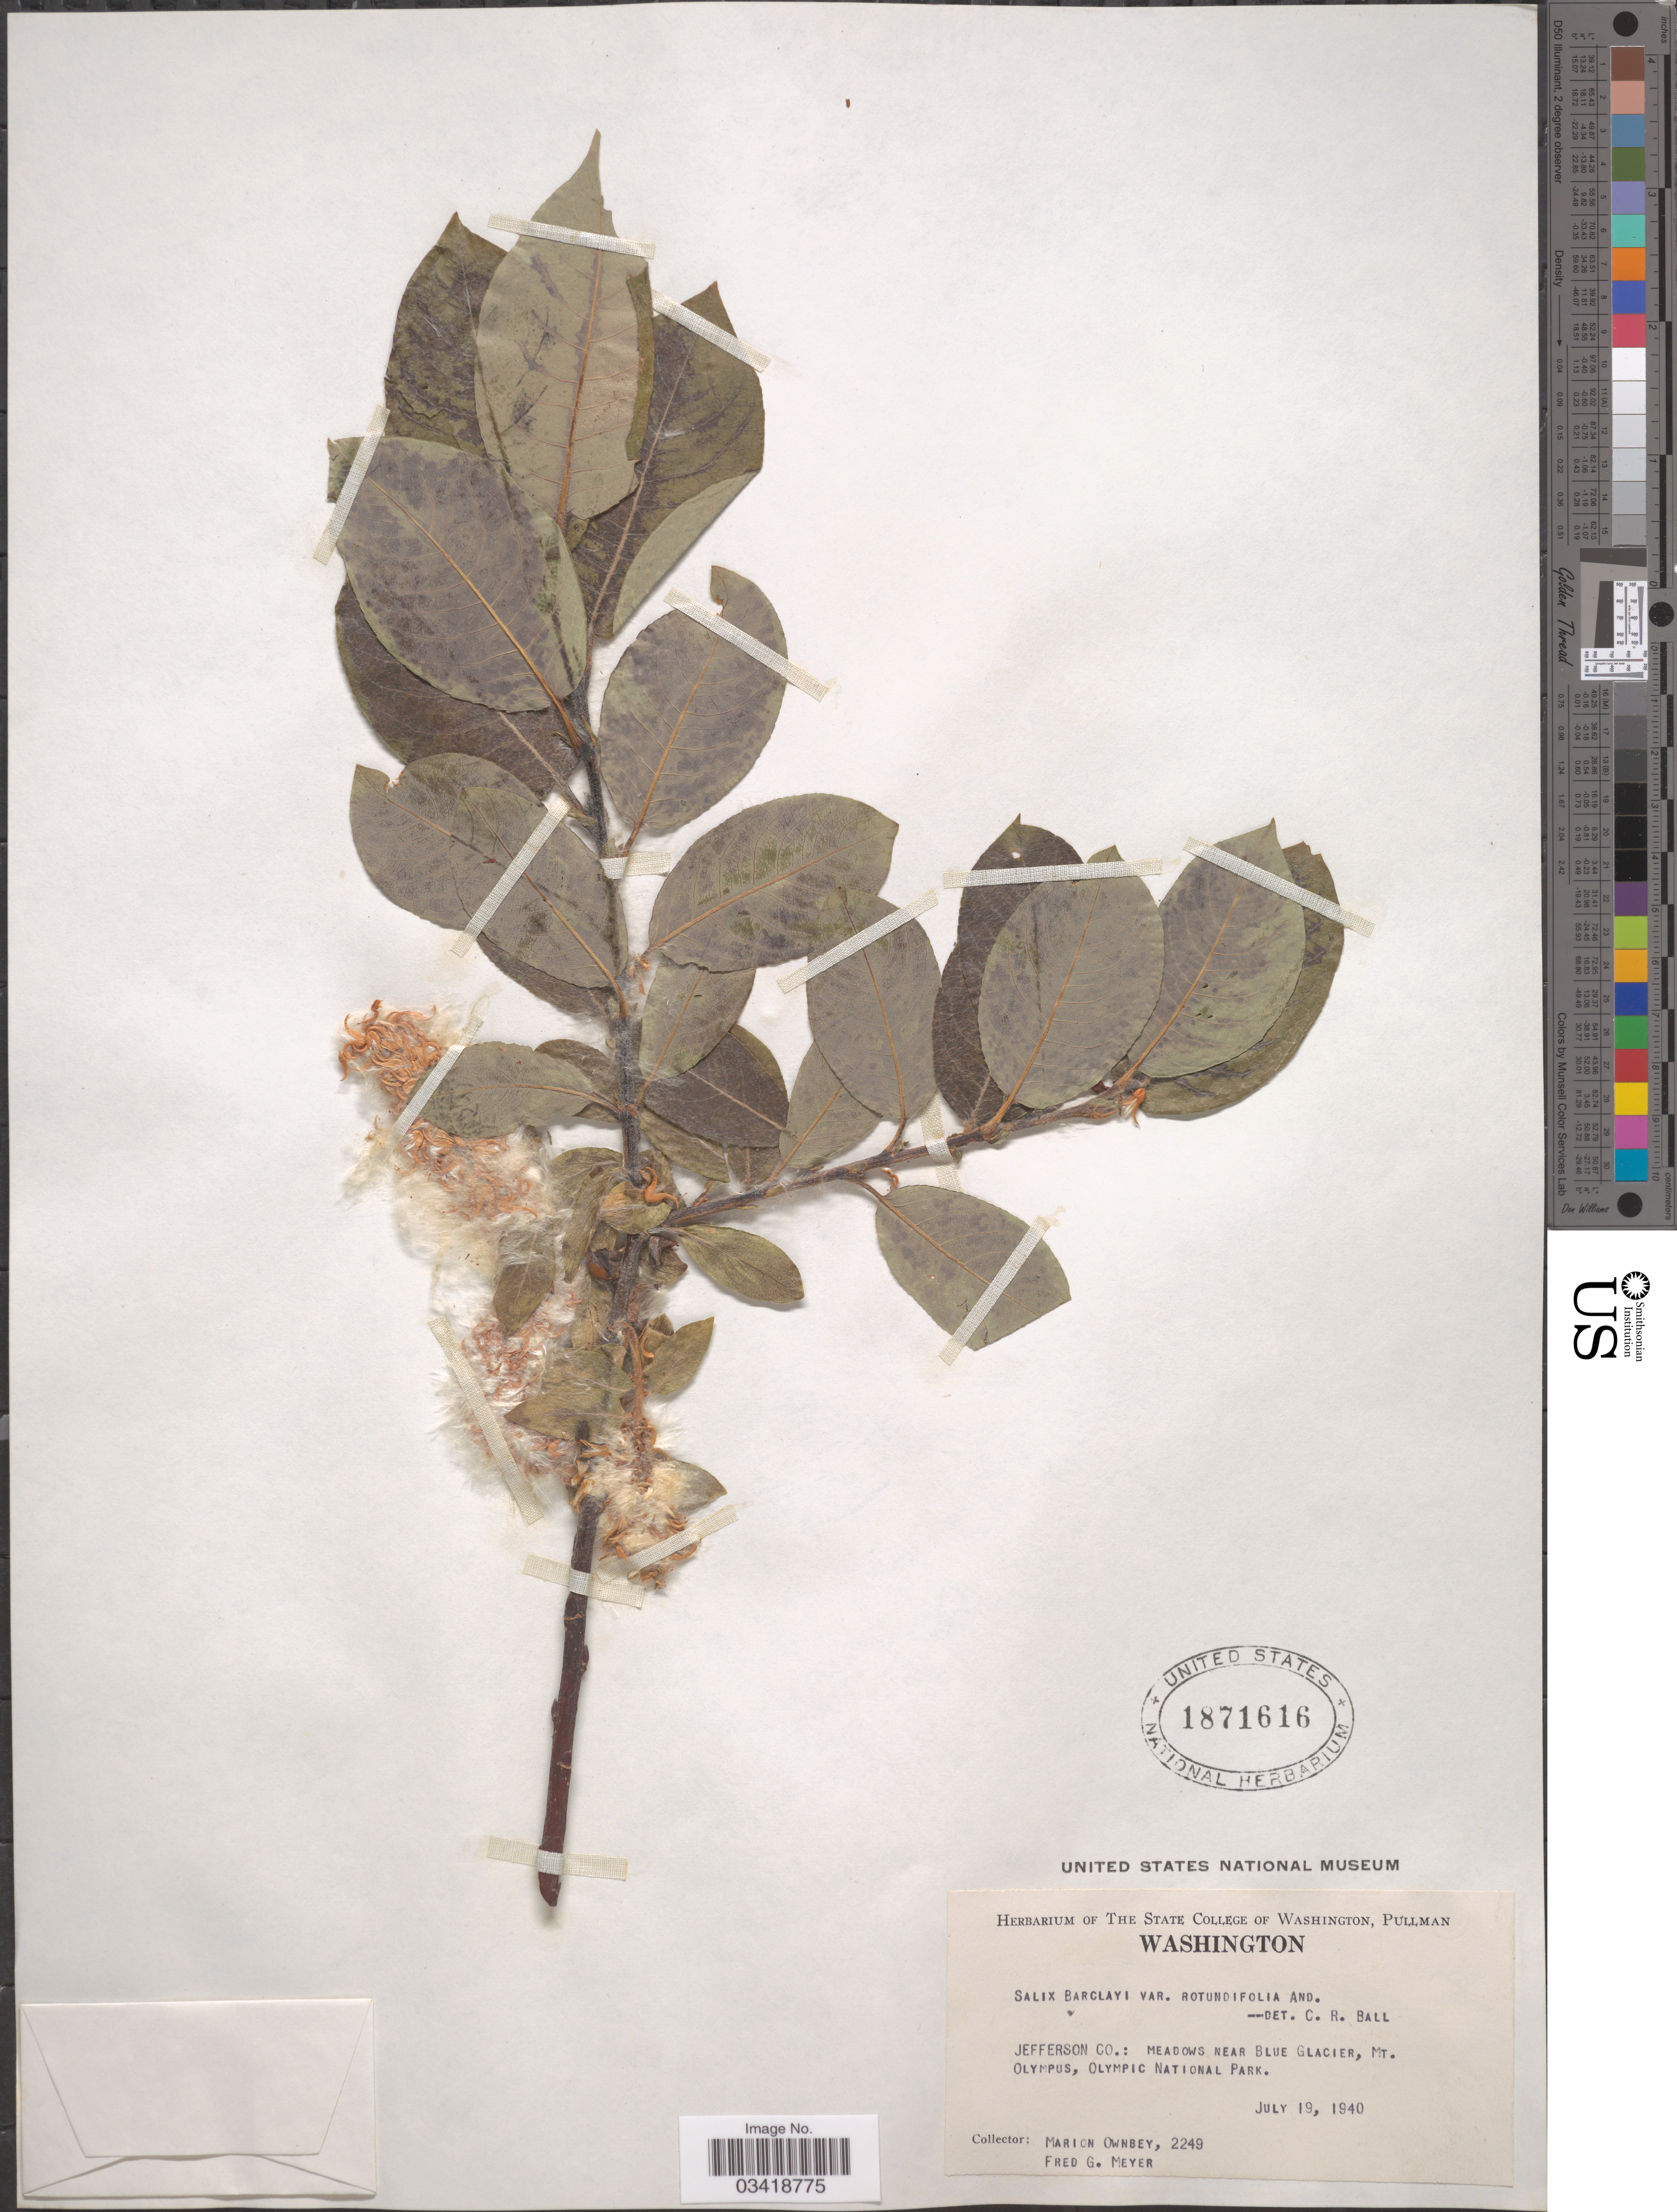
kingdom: Plantae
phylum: Tracheophyta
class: Magnoliopsida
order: Malpighiales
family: Salicaceae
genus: Salix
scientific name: Salix barclayi var. rotundifolia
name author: Andersson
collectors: M. Ownbey & F. G. Meyer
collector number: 2249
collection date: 1940-07-19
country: United States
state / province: Washington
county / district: Jefferson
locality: Jefferson Co.: Meadows near Blue Glacier, Mt. Olympus, Olympic National Park.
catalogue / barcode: US 1871616